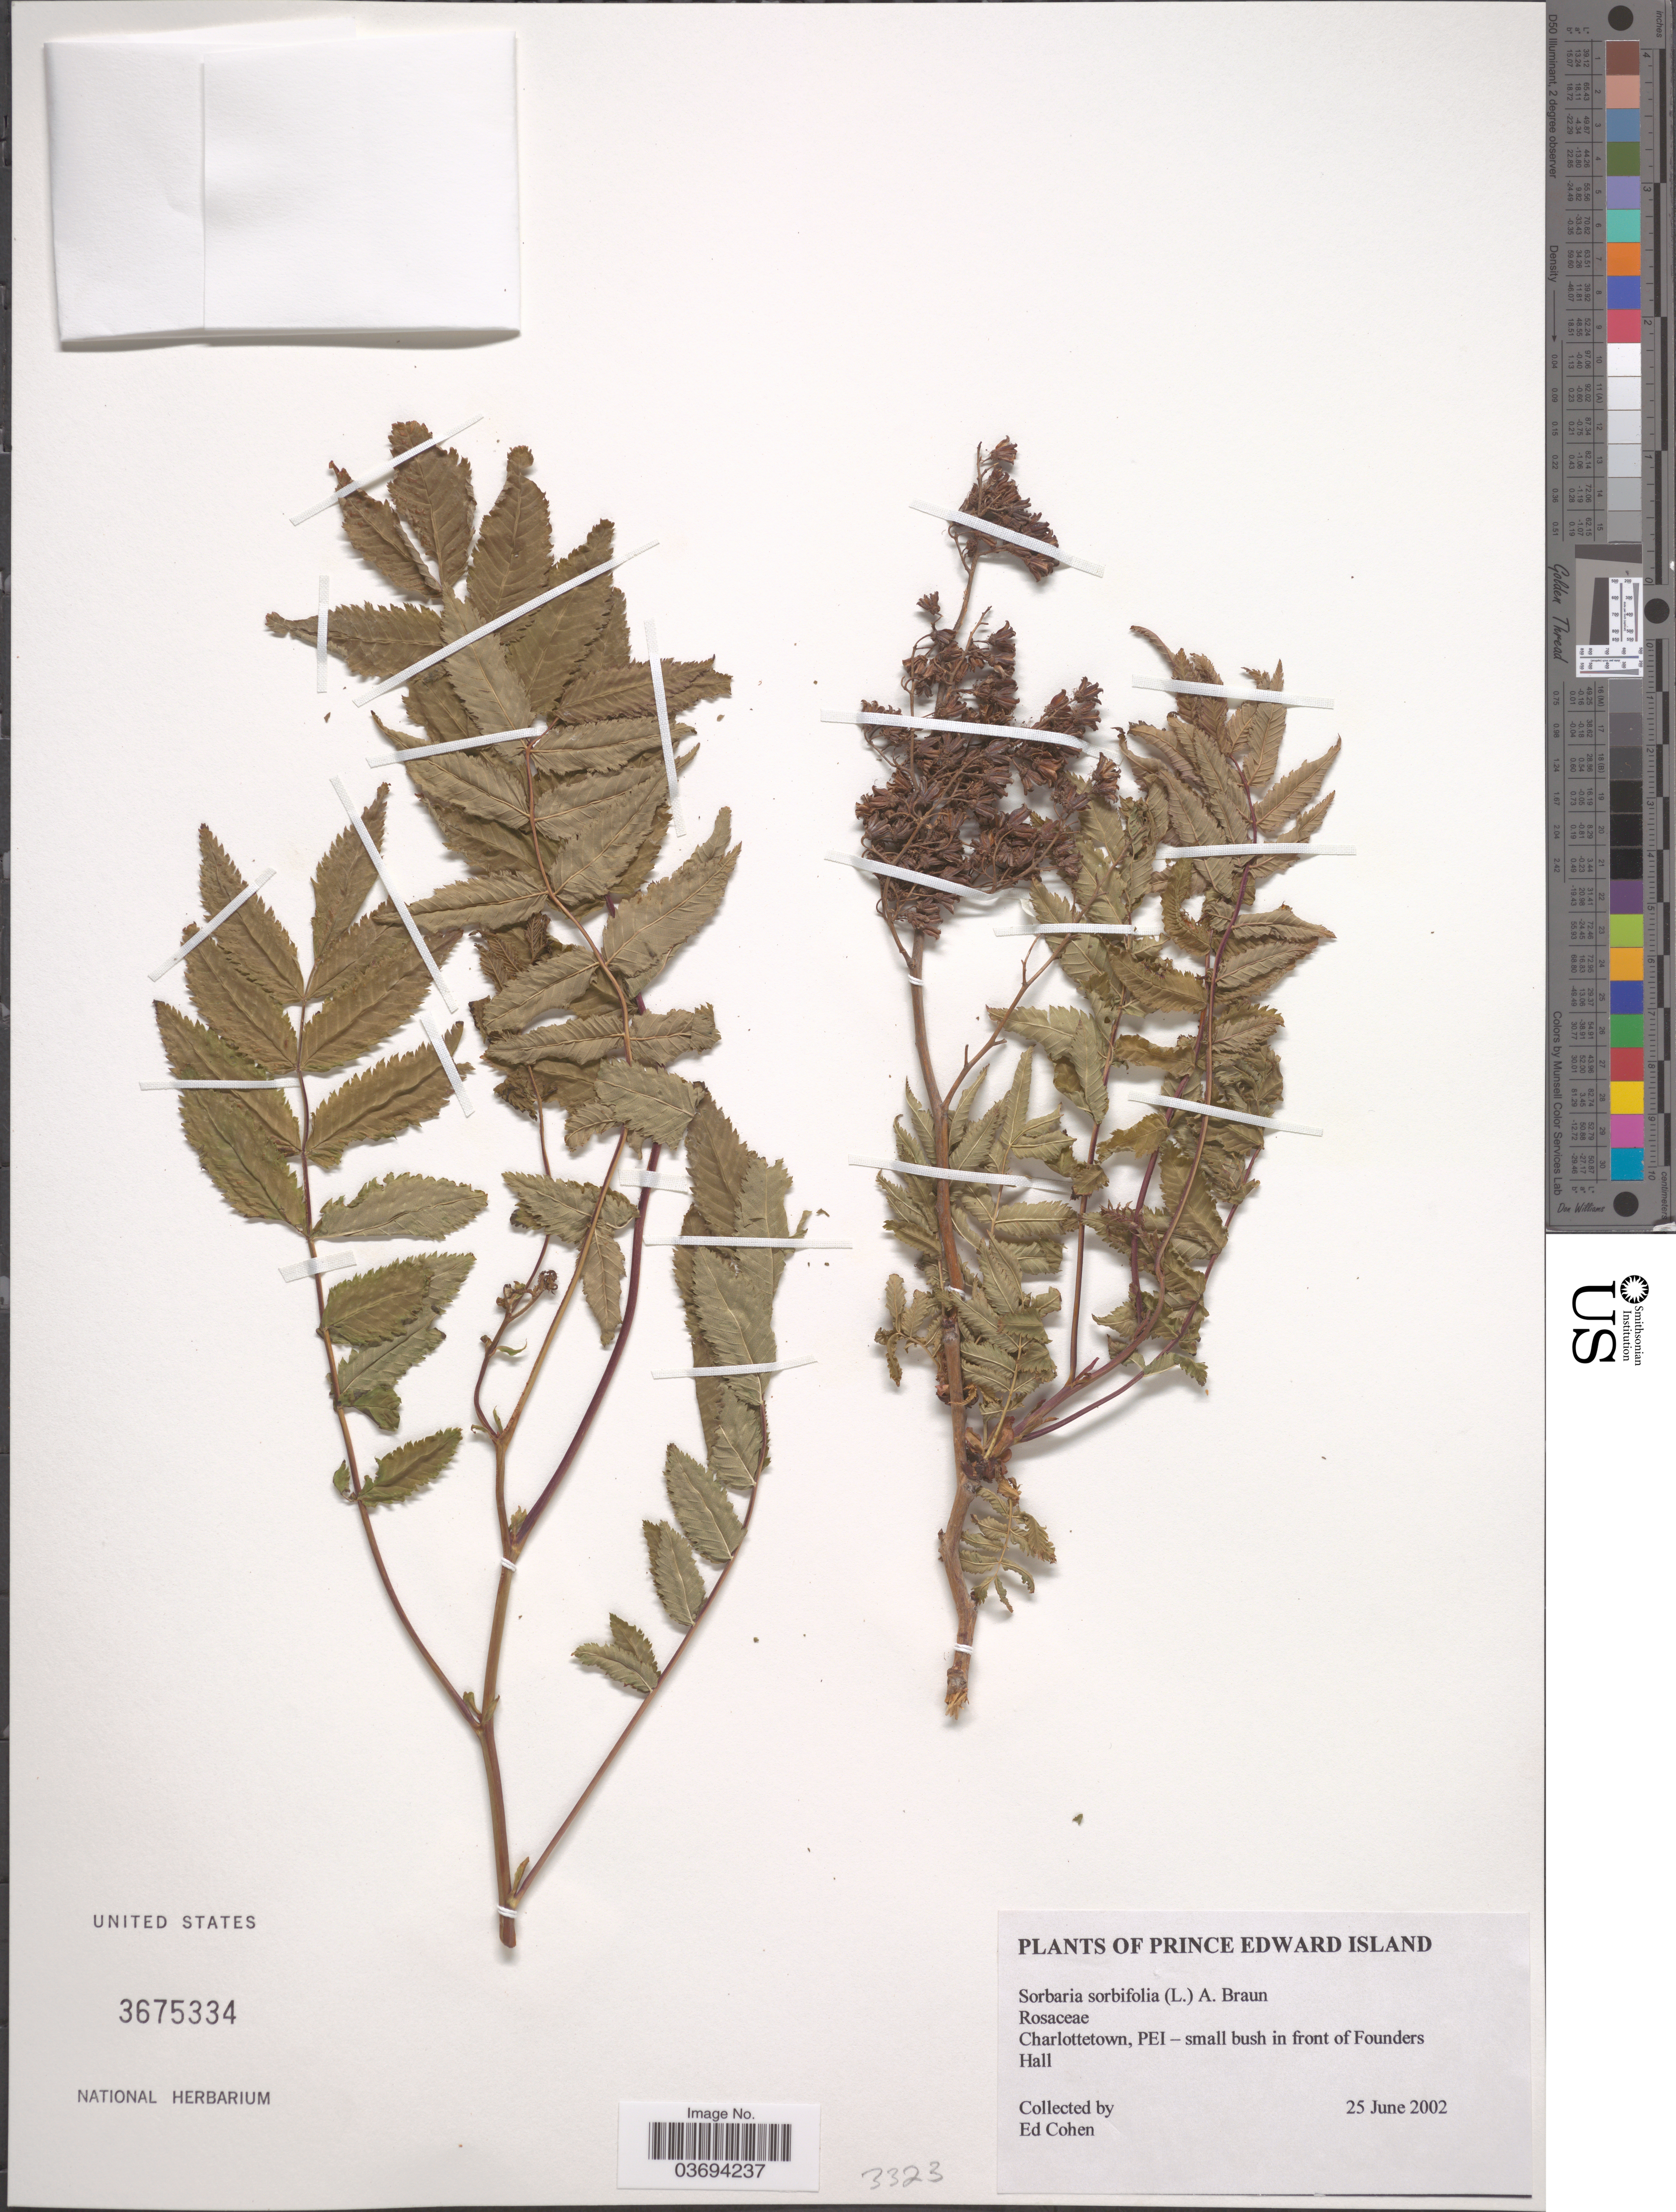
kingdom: Plantae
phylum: Tracheophyta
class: Magnoliopsida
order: Rosales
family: Rosaceae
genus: Sorbaria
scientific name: Sorbaria sorbifolia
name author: (L.) A. Braun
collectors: E. Cohen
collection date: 2002-06-25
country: Canada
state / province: Prince Edward Island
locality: Charlottetown, Pei - small bush in front of Founders Hall.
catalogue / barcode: US 3675334